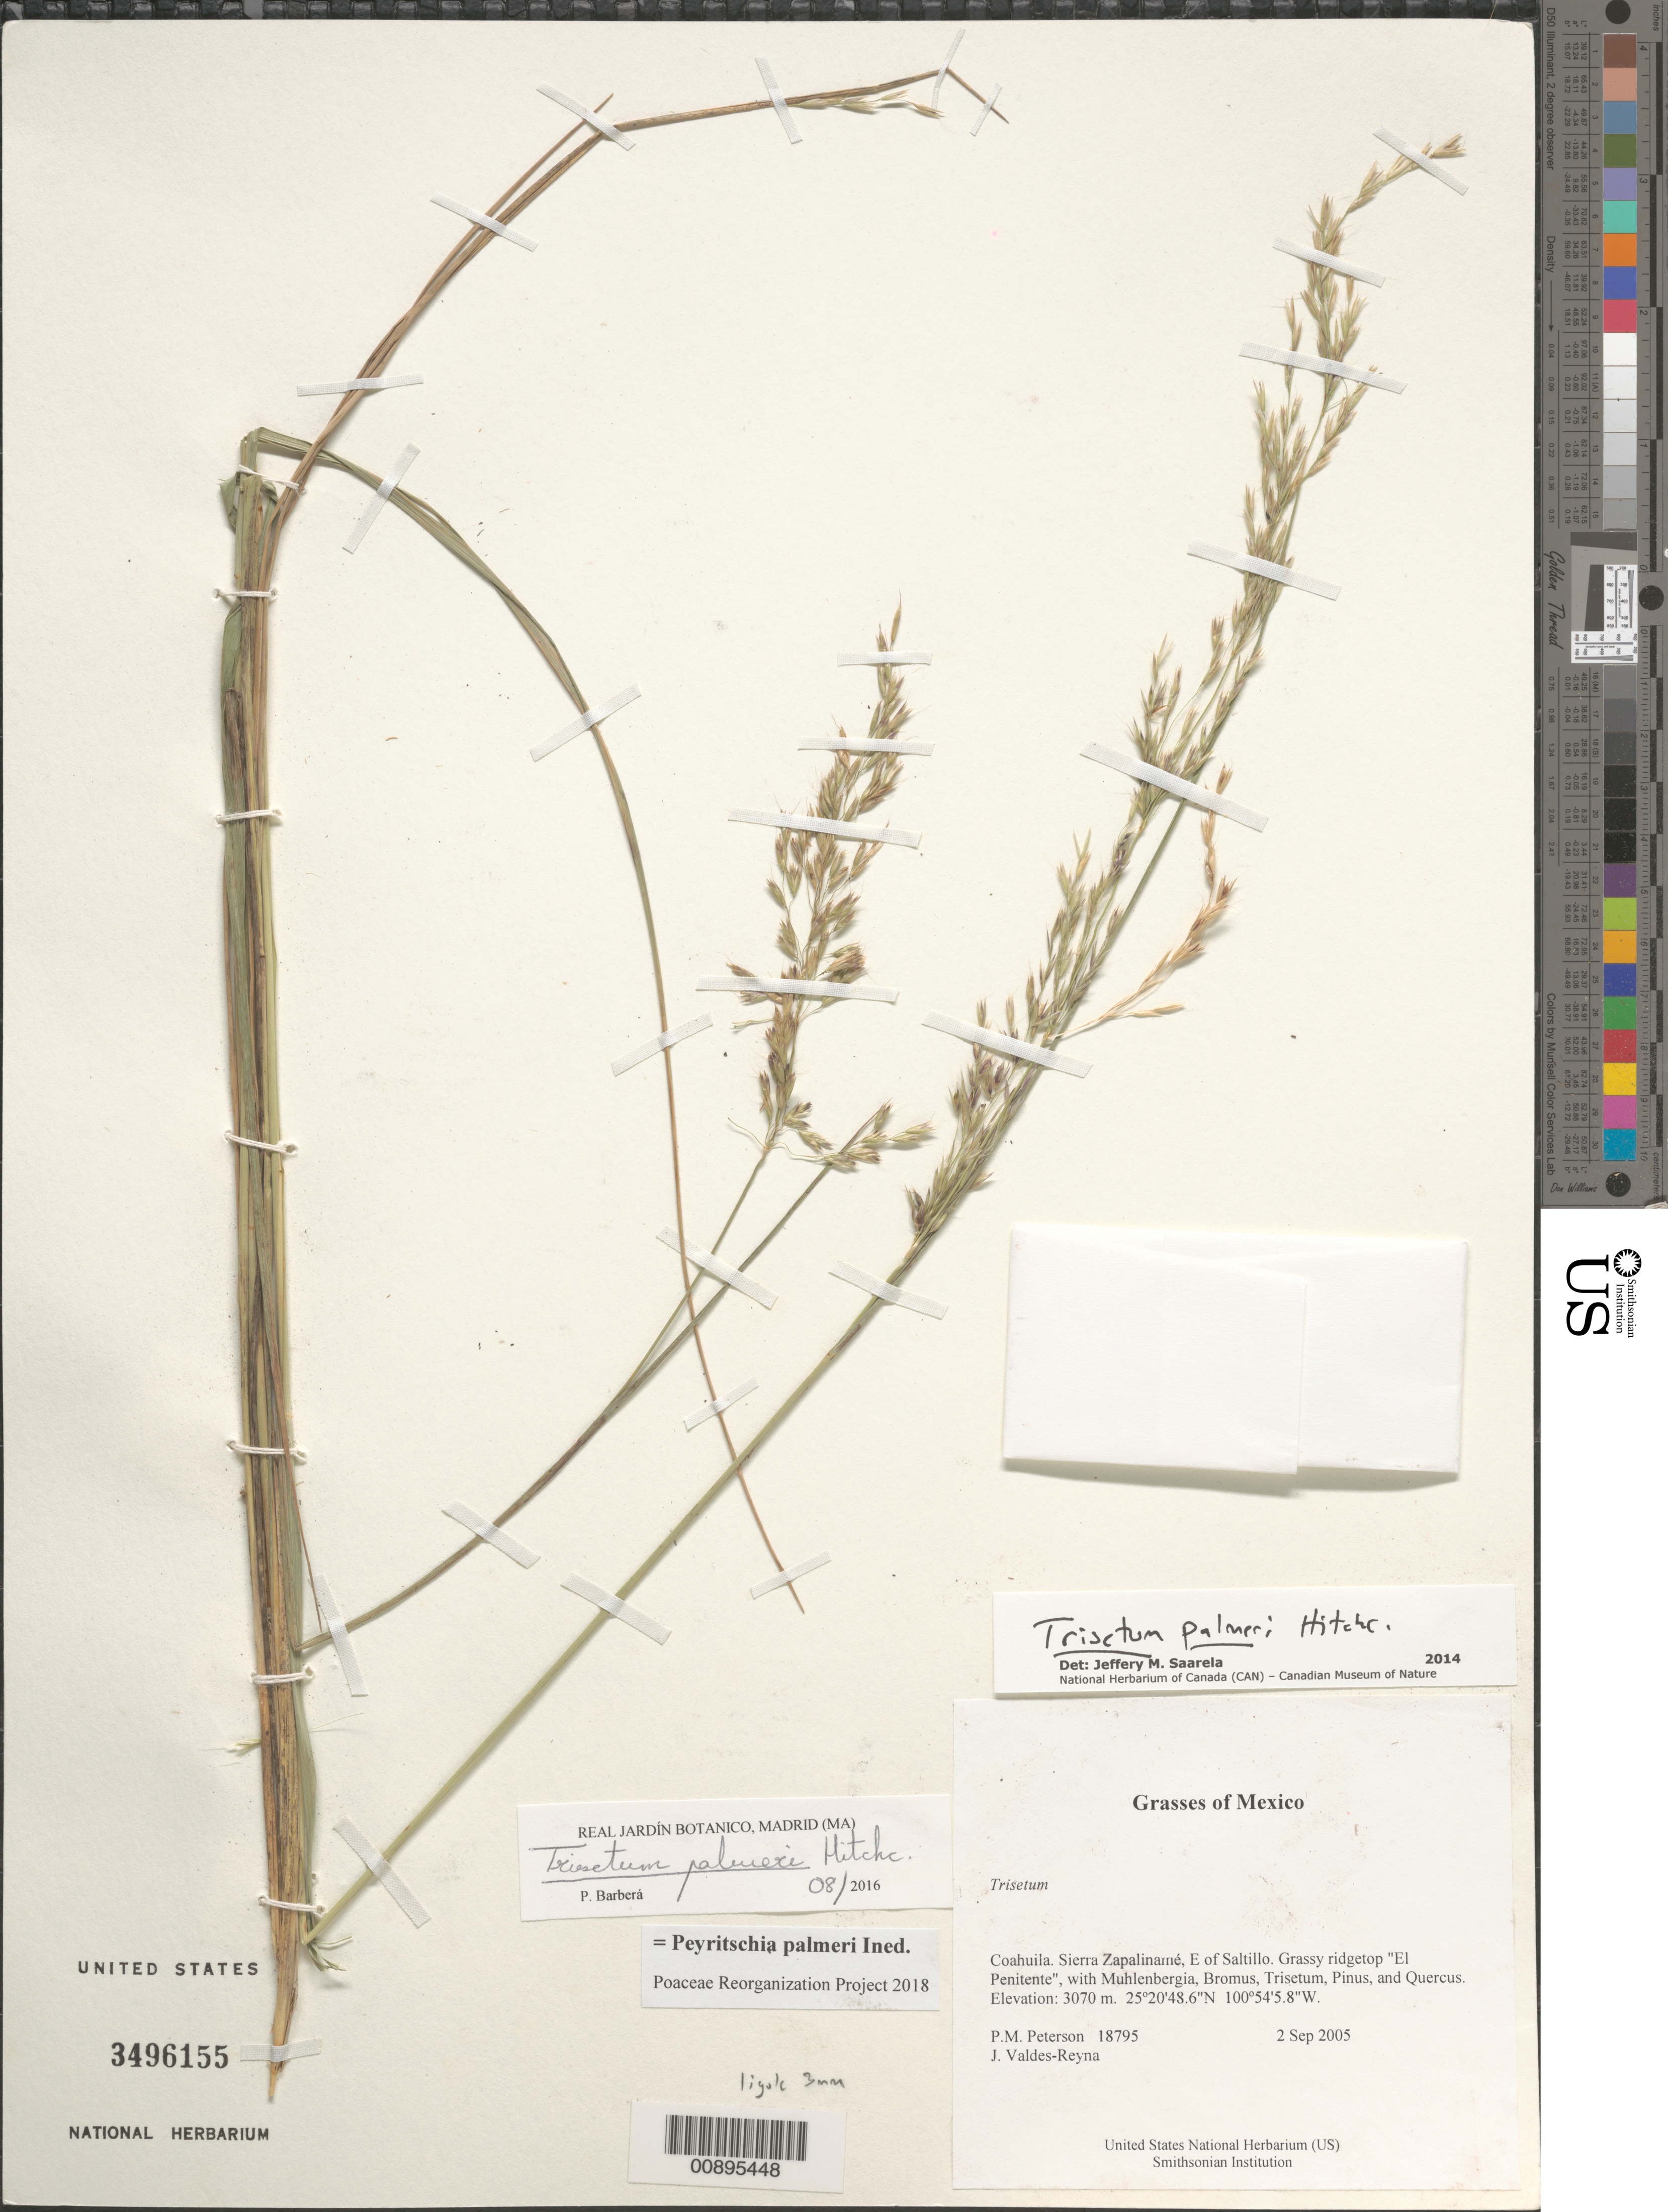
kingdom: Plantae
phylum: Tracheophyta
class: Liliopsida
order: Poales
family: Poaceae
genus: Peyritschia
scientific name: Peyritschia palmeri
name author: (Hitchc.) P.M. Peterson et al.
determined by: Poaceae Reorganization Project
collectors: P. M. Peterson & J. Valdés-Reyna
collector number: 18795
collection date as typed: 02 Sep 2005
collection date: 2005-09-02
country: Mexico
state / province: Coahuila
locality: Sierra Zapalinamé, E of Saltillo. Grassy ridgetop "El Penitente", with Muhlenbergia, Bromus, Trisetum, Pinus, and Quercus.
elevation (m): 3070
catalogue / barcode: US 3496155